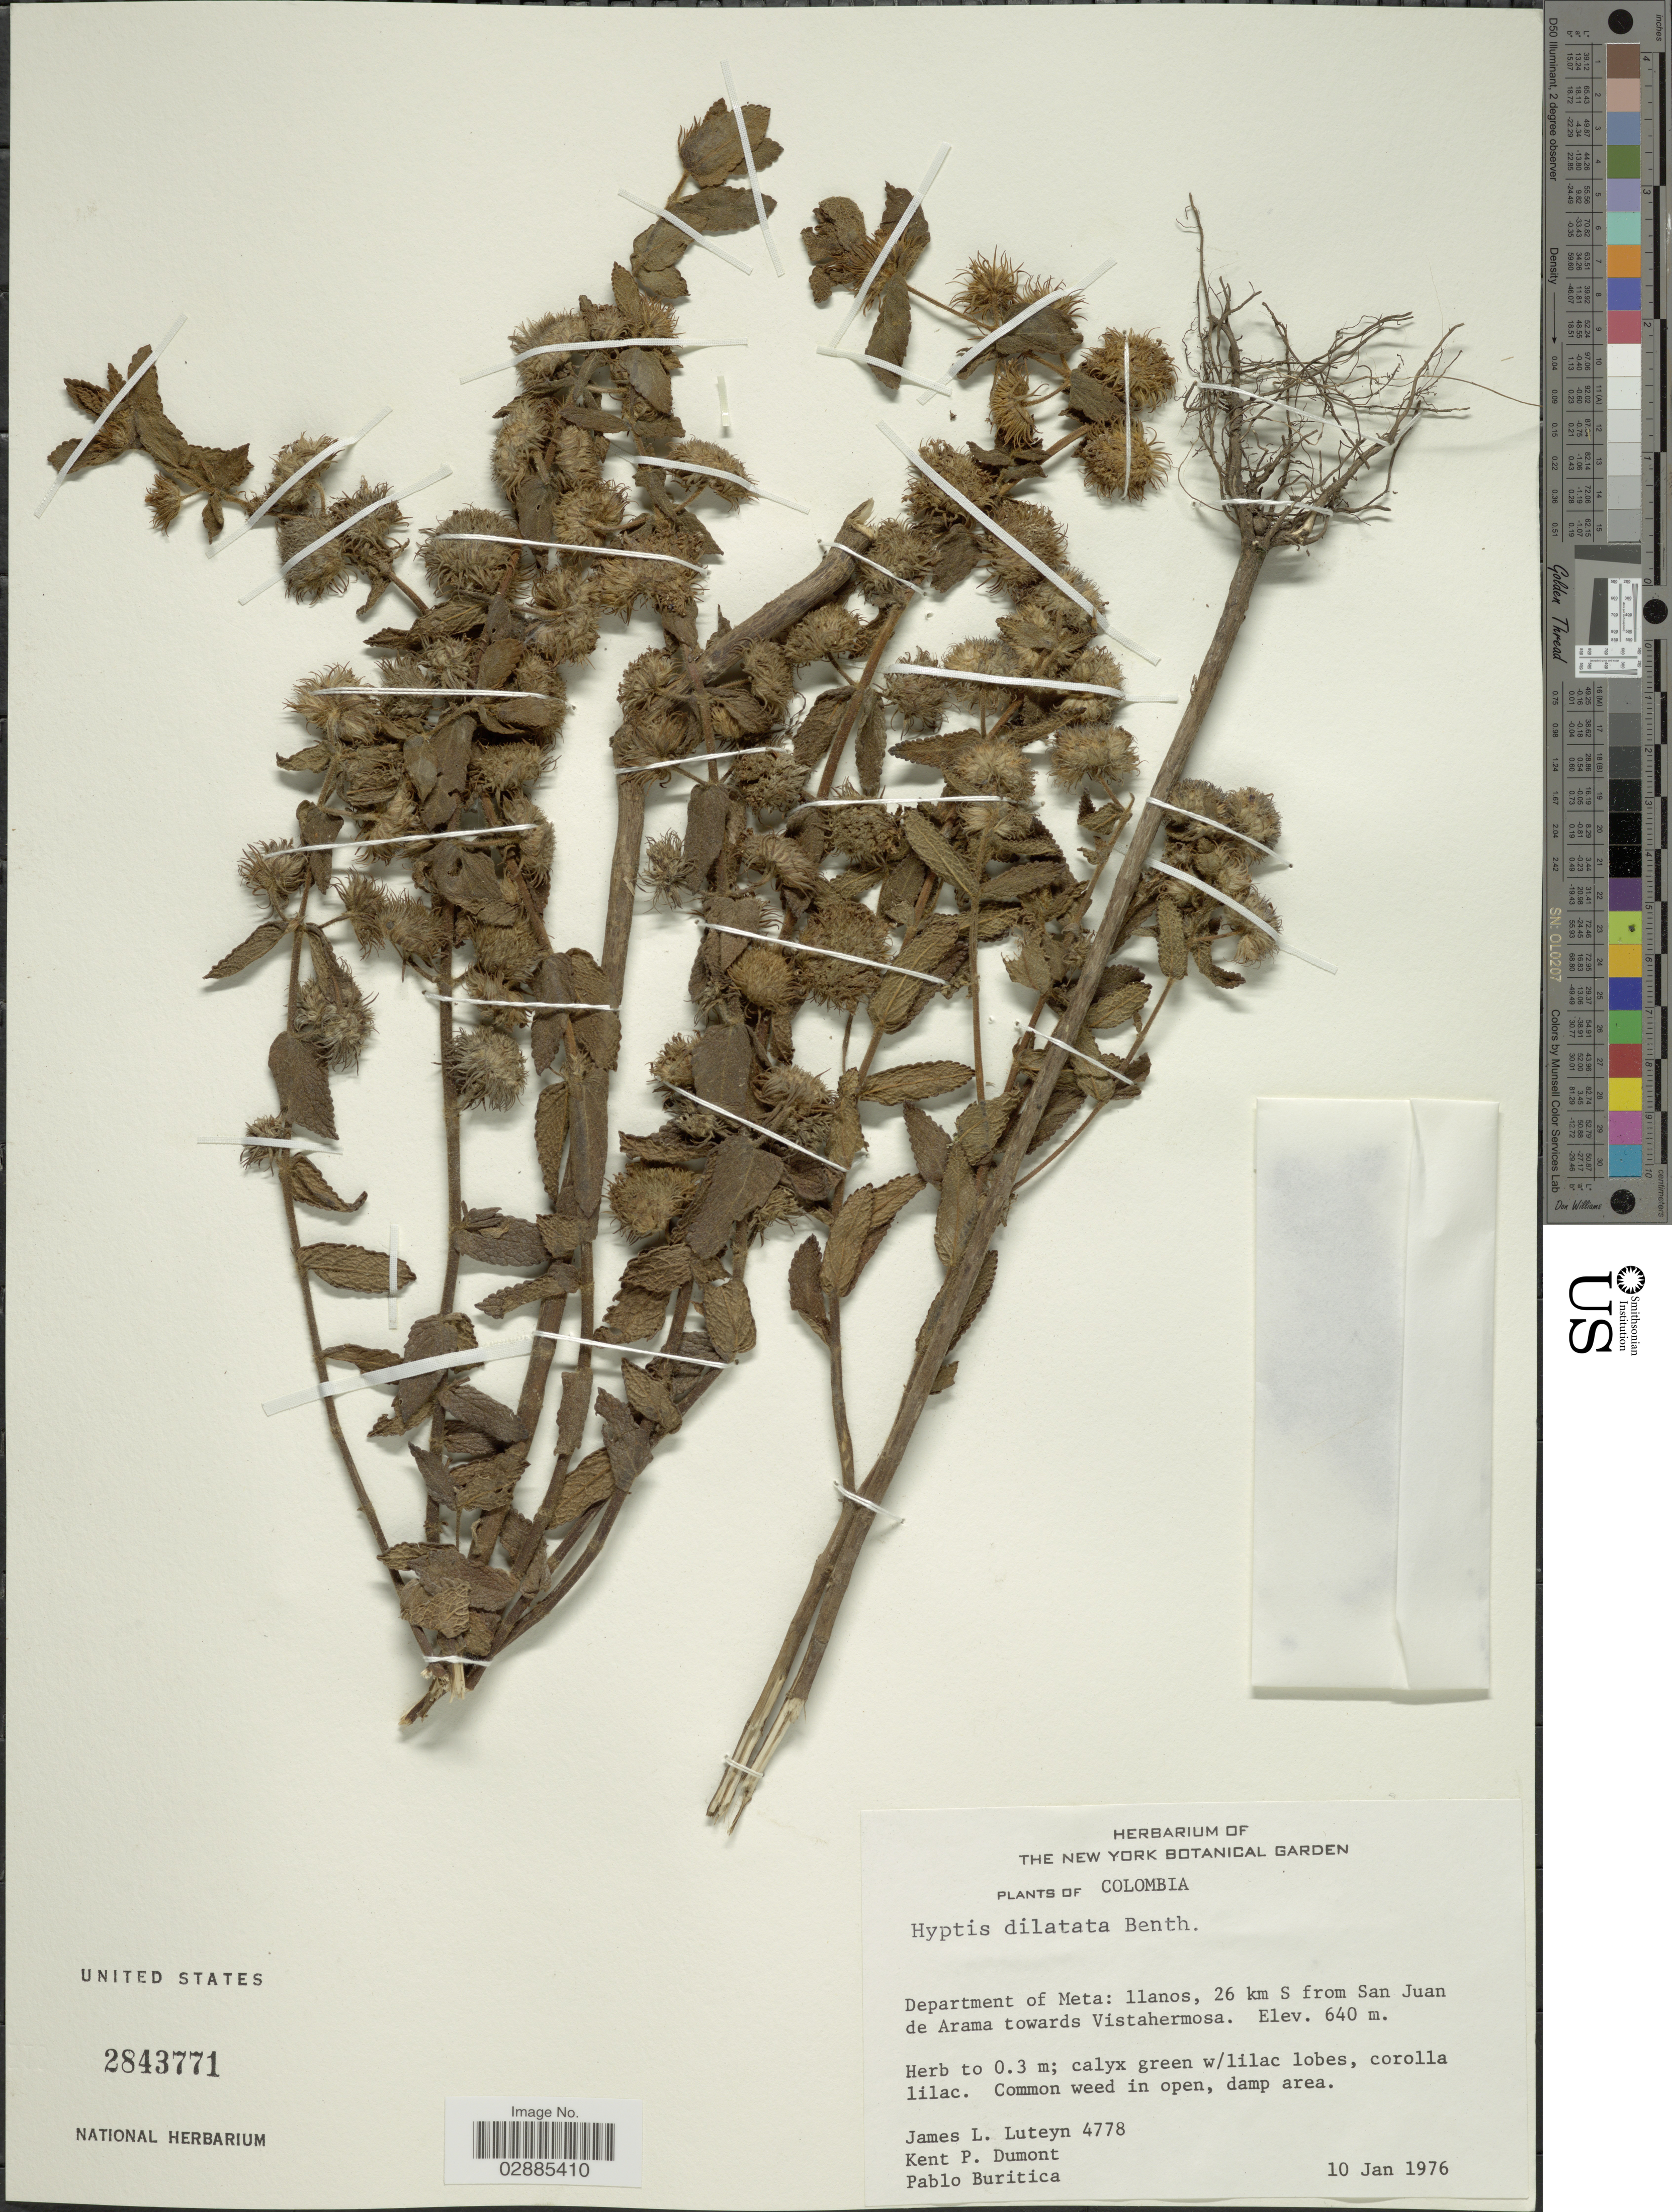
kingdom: Plantae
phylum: Tracheophyta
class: Magnoliopsida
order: Lamiales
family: Lamiaceae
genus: Hyptis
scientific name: Hyptis dilatata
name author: Benth.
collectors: J. Luteyn, K. P. Dumont & P. Buritica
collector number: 4778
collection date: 1976-01-10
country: Colombia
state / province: Meta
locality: Department of Meta: llanos, 26 km S from San Juan de Arama towards Vistahermosa.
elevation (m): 640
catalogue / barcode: US 2843771